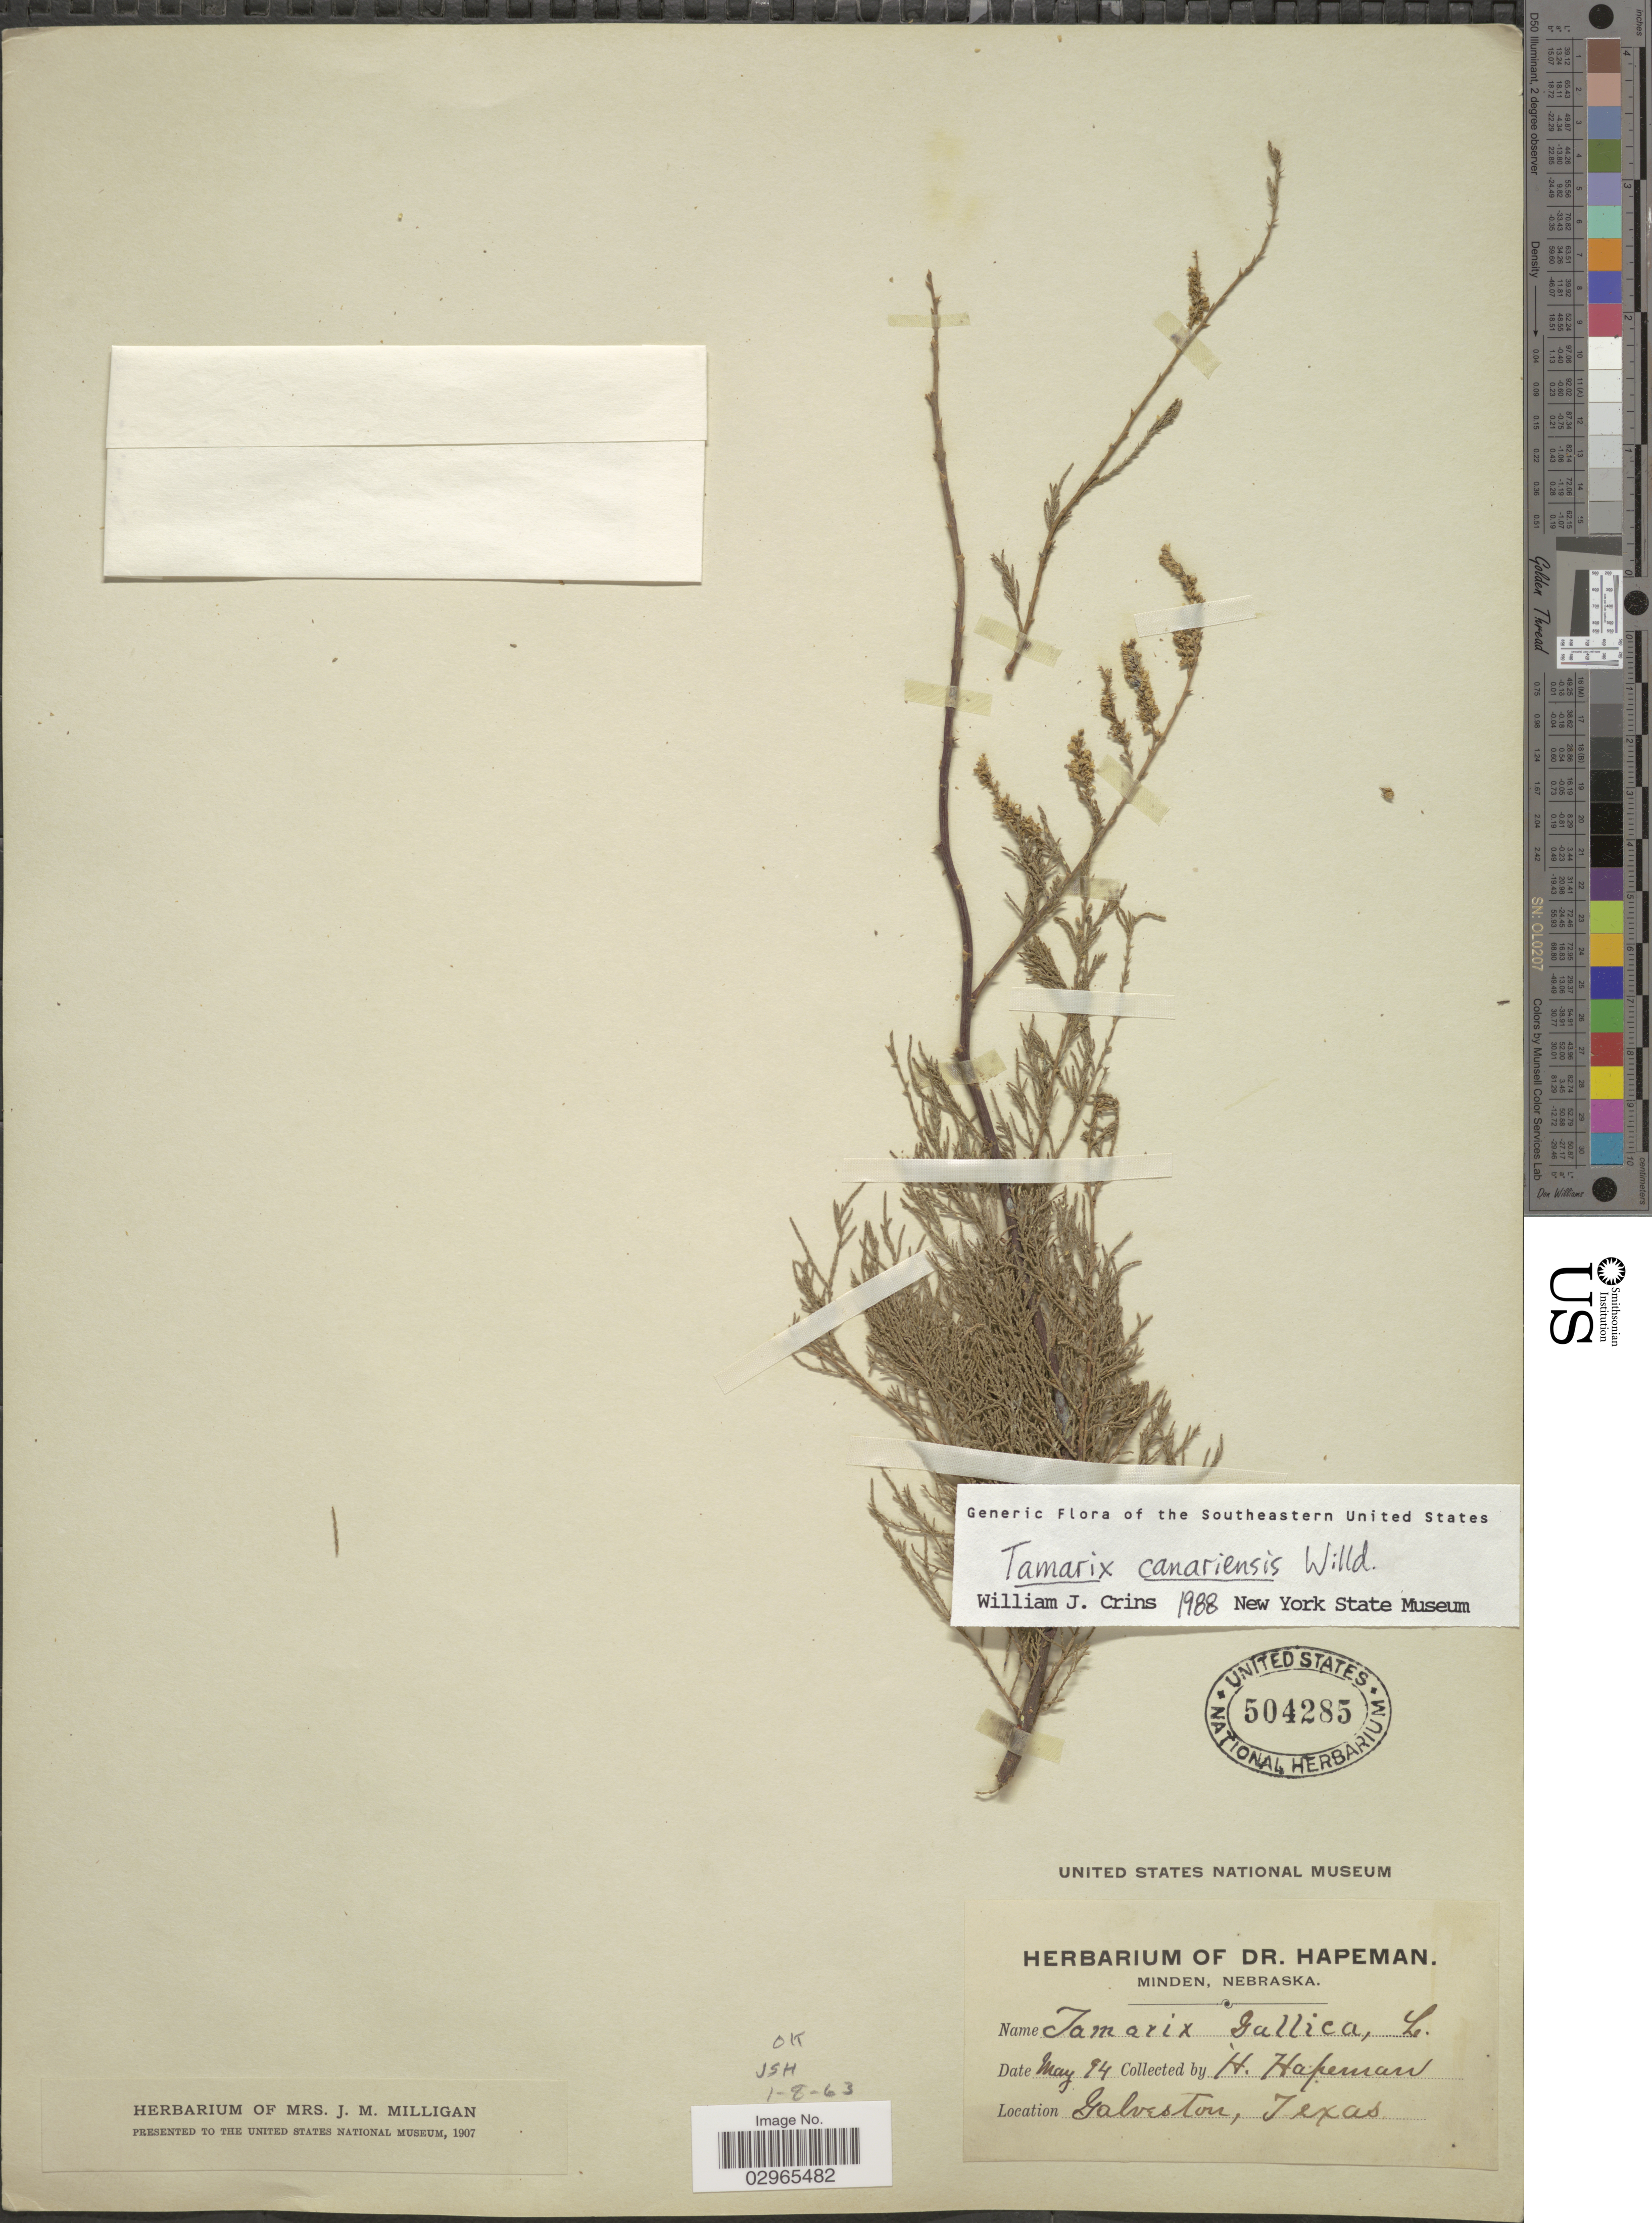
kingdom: Plantae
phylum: Tracheophyta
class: Magnoliopsida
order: Caryophyllales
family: Tamaricaceae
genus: Tamarix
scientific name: Tamarix canariensis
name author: Willd.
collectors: H. Hapeman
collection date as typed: Transcribed d/m/y: /5/94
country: United States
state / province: Texas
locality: Galveston.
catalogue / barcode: US 504285